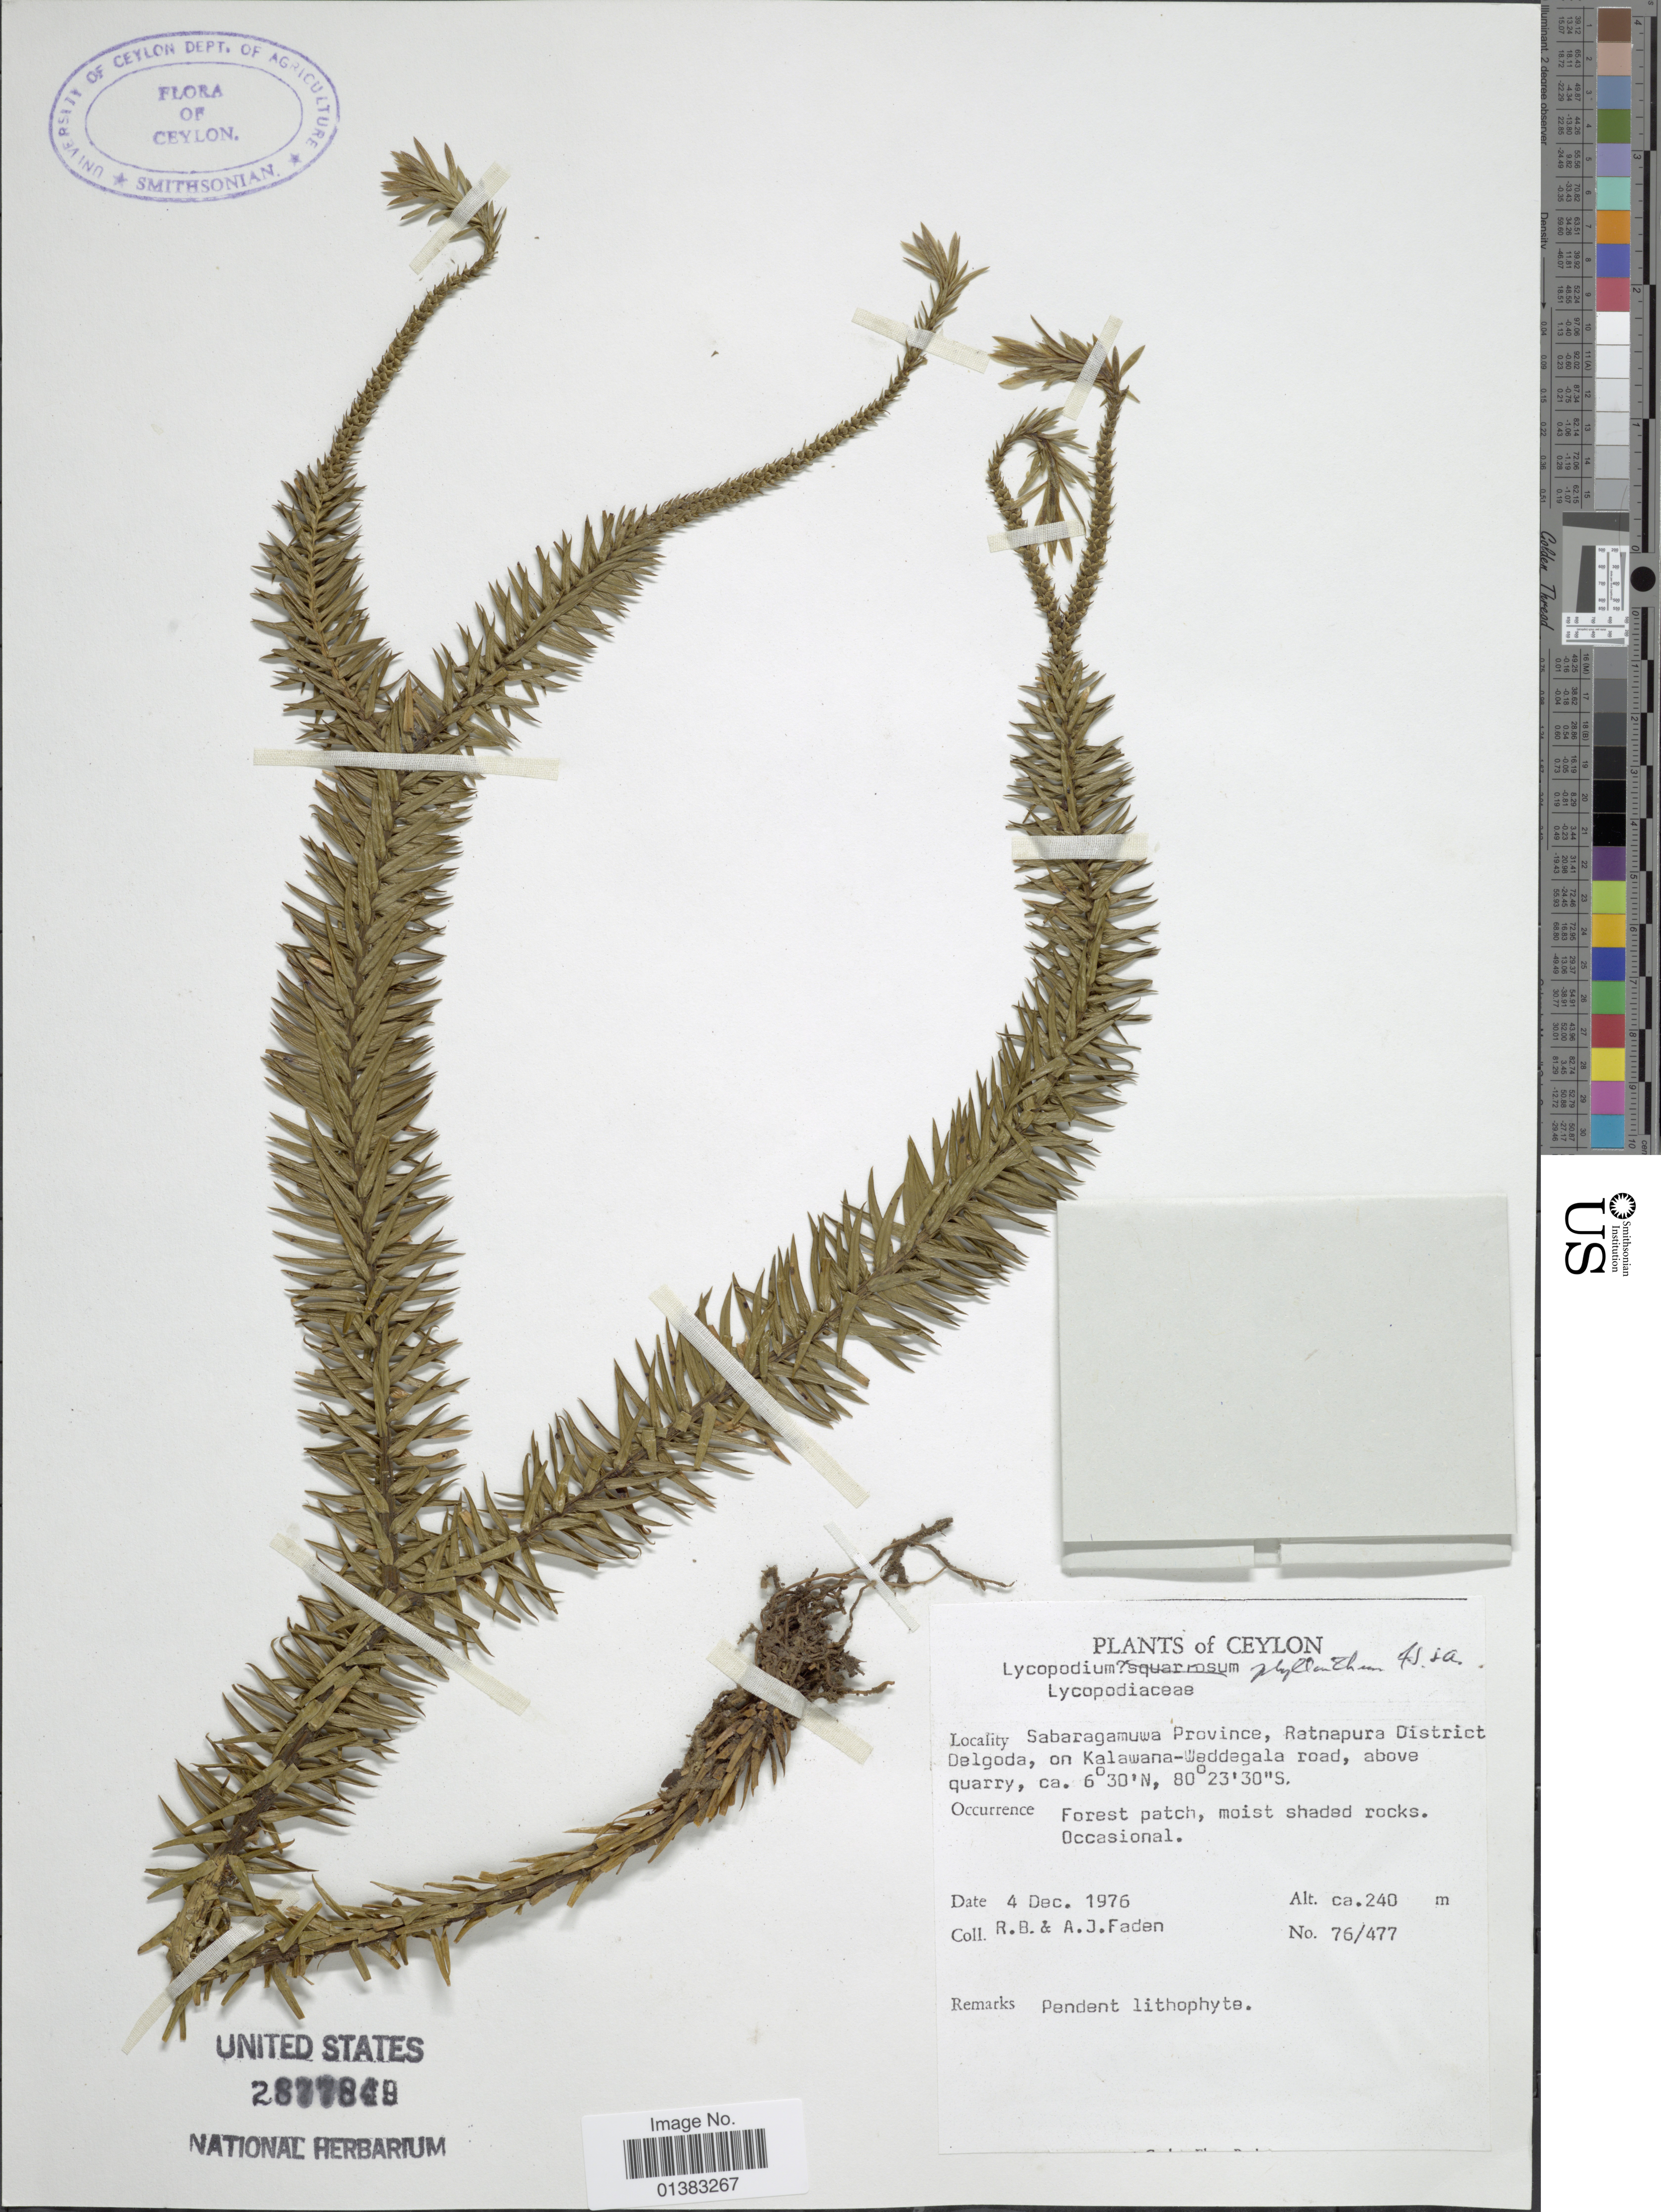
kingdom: Plantae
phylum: Tracheophyta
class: Lycopodiopsida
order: Lycopodiales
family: Lycopodiaceae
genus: Phlegmariurus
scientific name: Phlegmariurus phyllanthus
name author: (Hook. & Arn.) R.D. Dixit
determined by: Field, A. R.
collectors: R. B. Faden & A. J. Faden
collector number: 76/477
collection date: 1976-12-04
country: Sri Lanka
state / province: Sabaragamuwa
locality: Ceylon. Ratnapura District Delgoda, on Kalawana - Weddegala road, above quarry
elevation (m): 240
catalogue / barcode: US 2877848